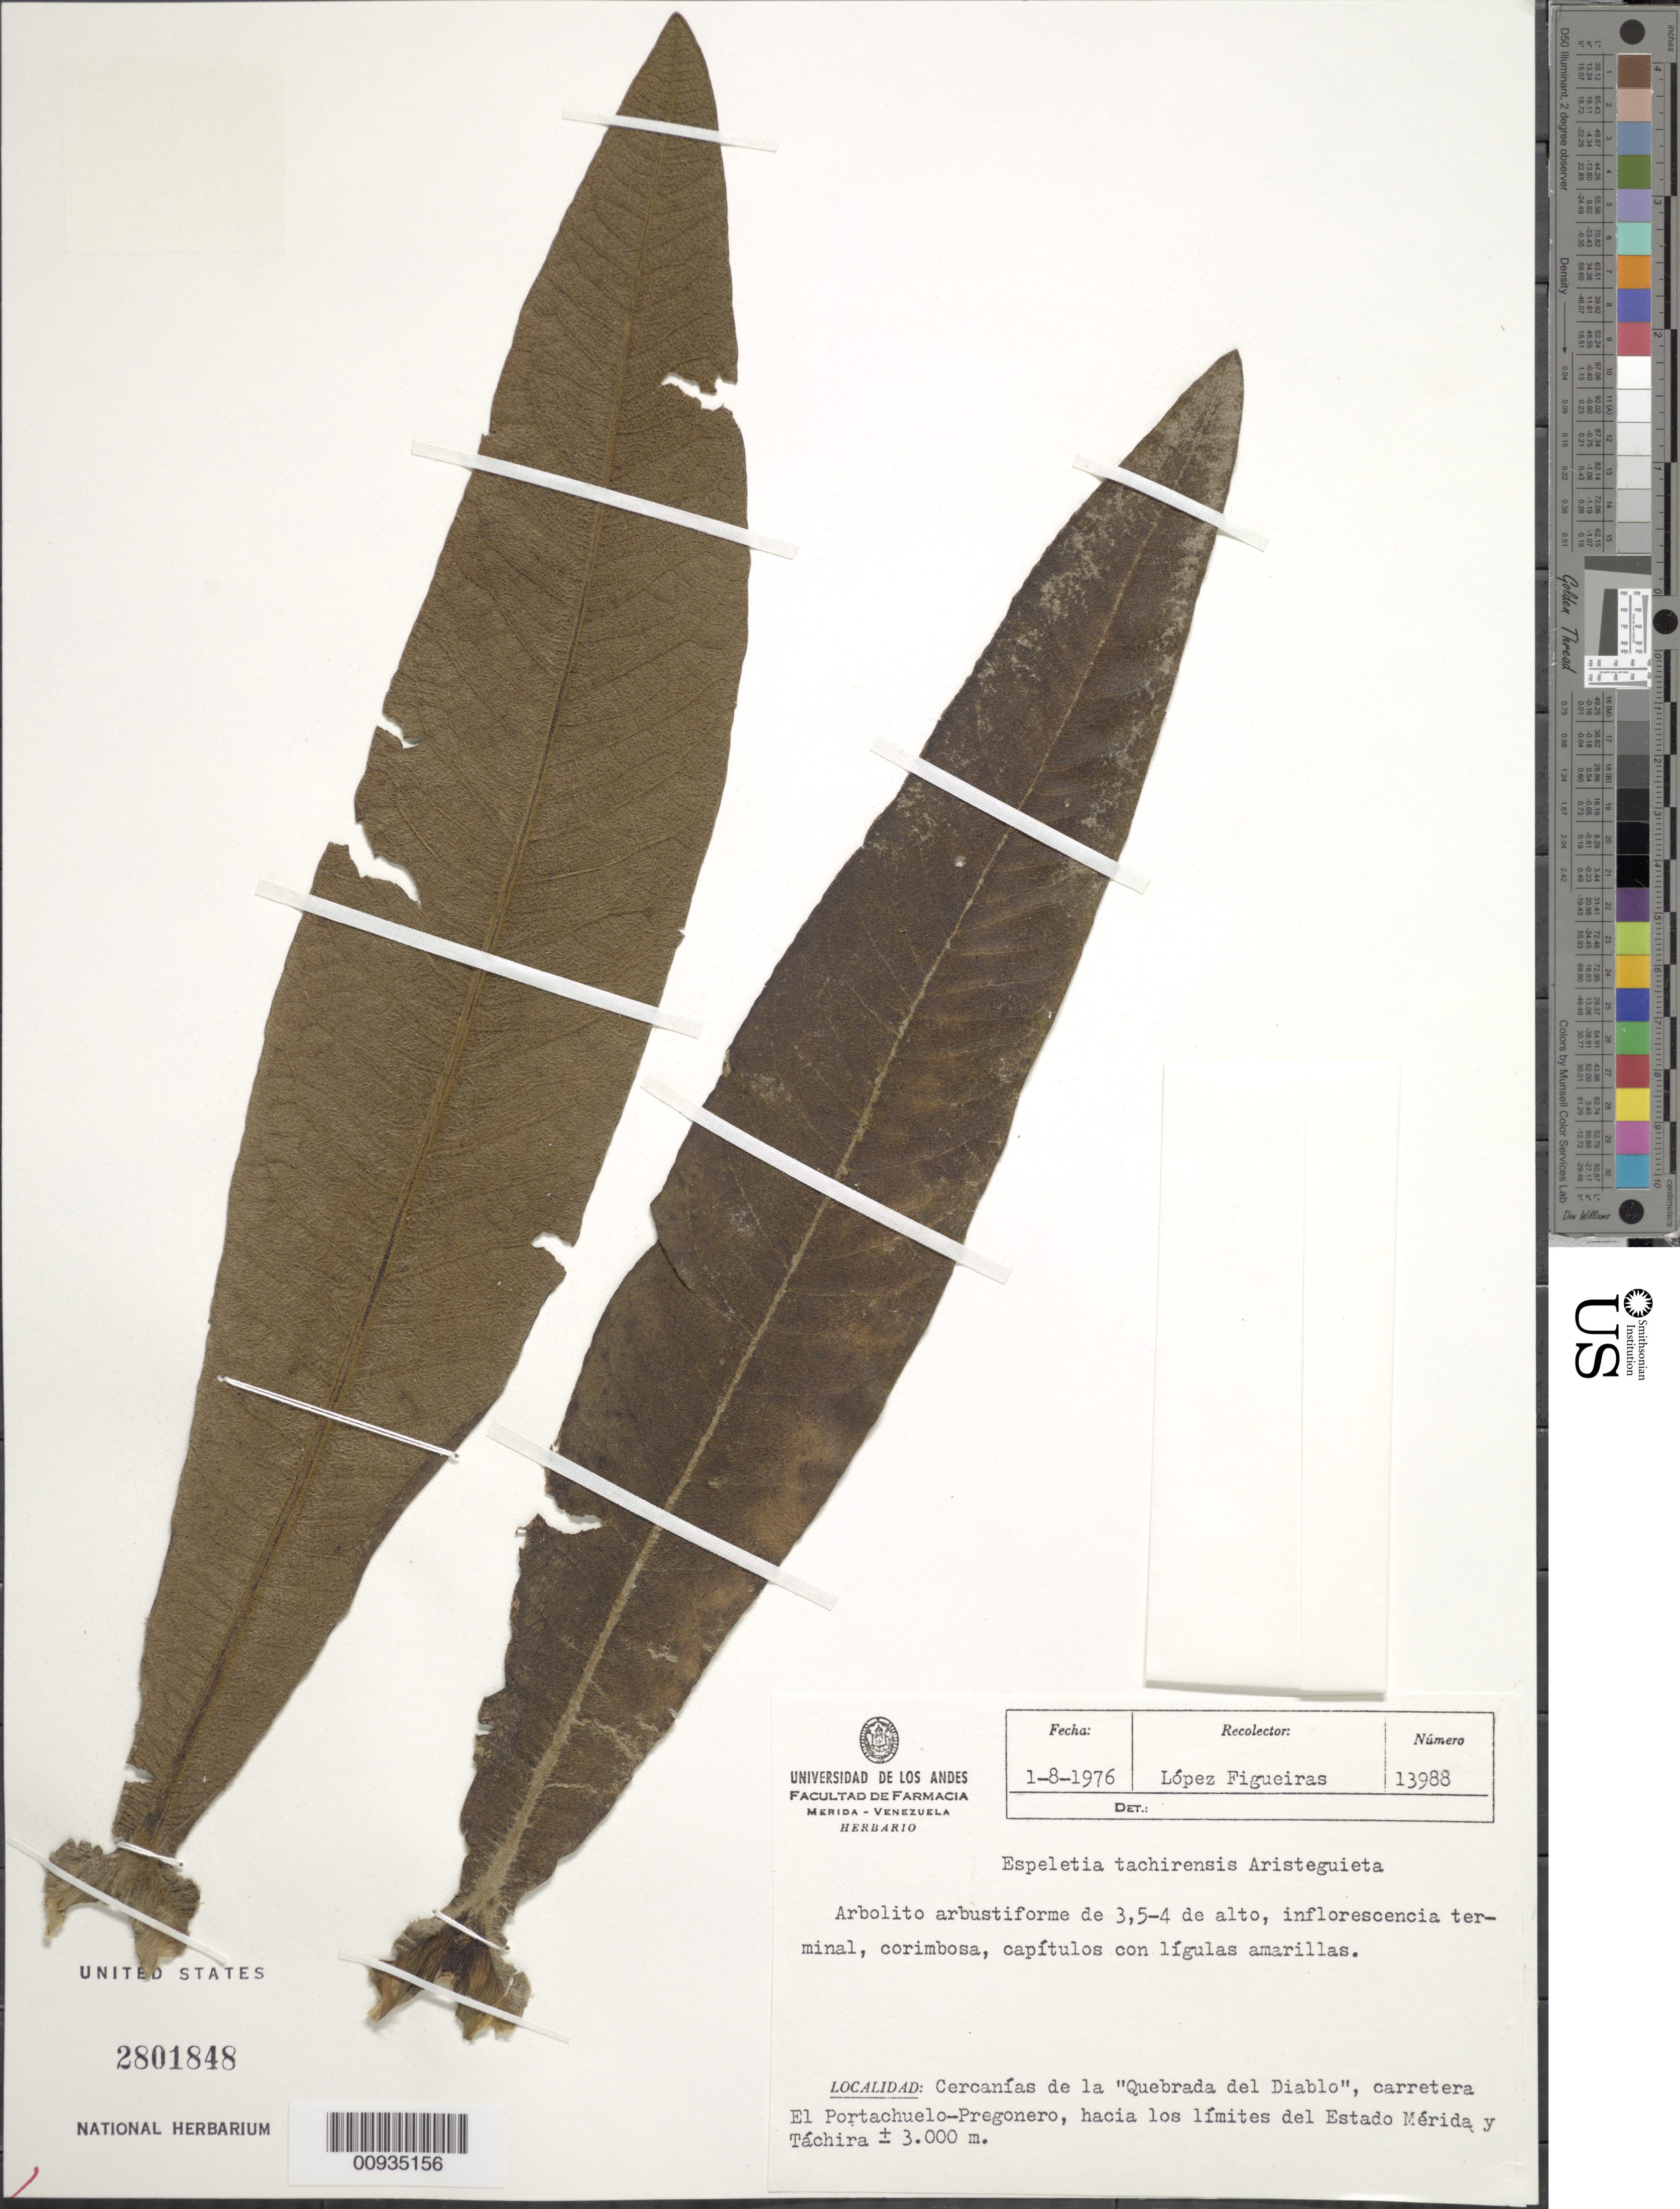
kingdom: Plantae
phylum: Tracheophyta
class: Magnoliopsida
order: Asterales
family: Asteraceae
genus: Carramboa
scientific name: Carramboa tachirensis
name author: (Aristeg.) Cuatrec.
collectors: M. López Figueiras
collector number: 13988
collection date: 1976-08-01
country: Venezuela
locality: Cercanias de la Quebrada del Diablo, carretera El Portachuelo-Pregonero, hacia los limites del Estado Merida y Tachira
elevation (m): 3000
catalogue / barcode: US 2801848